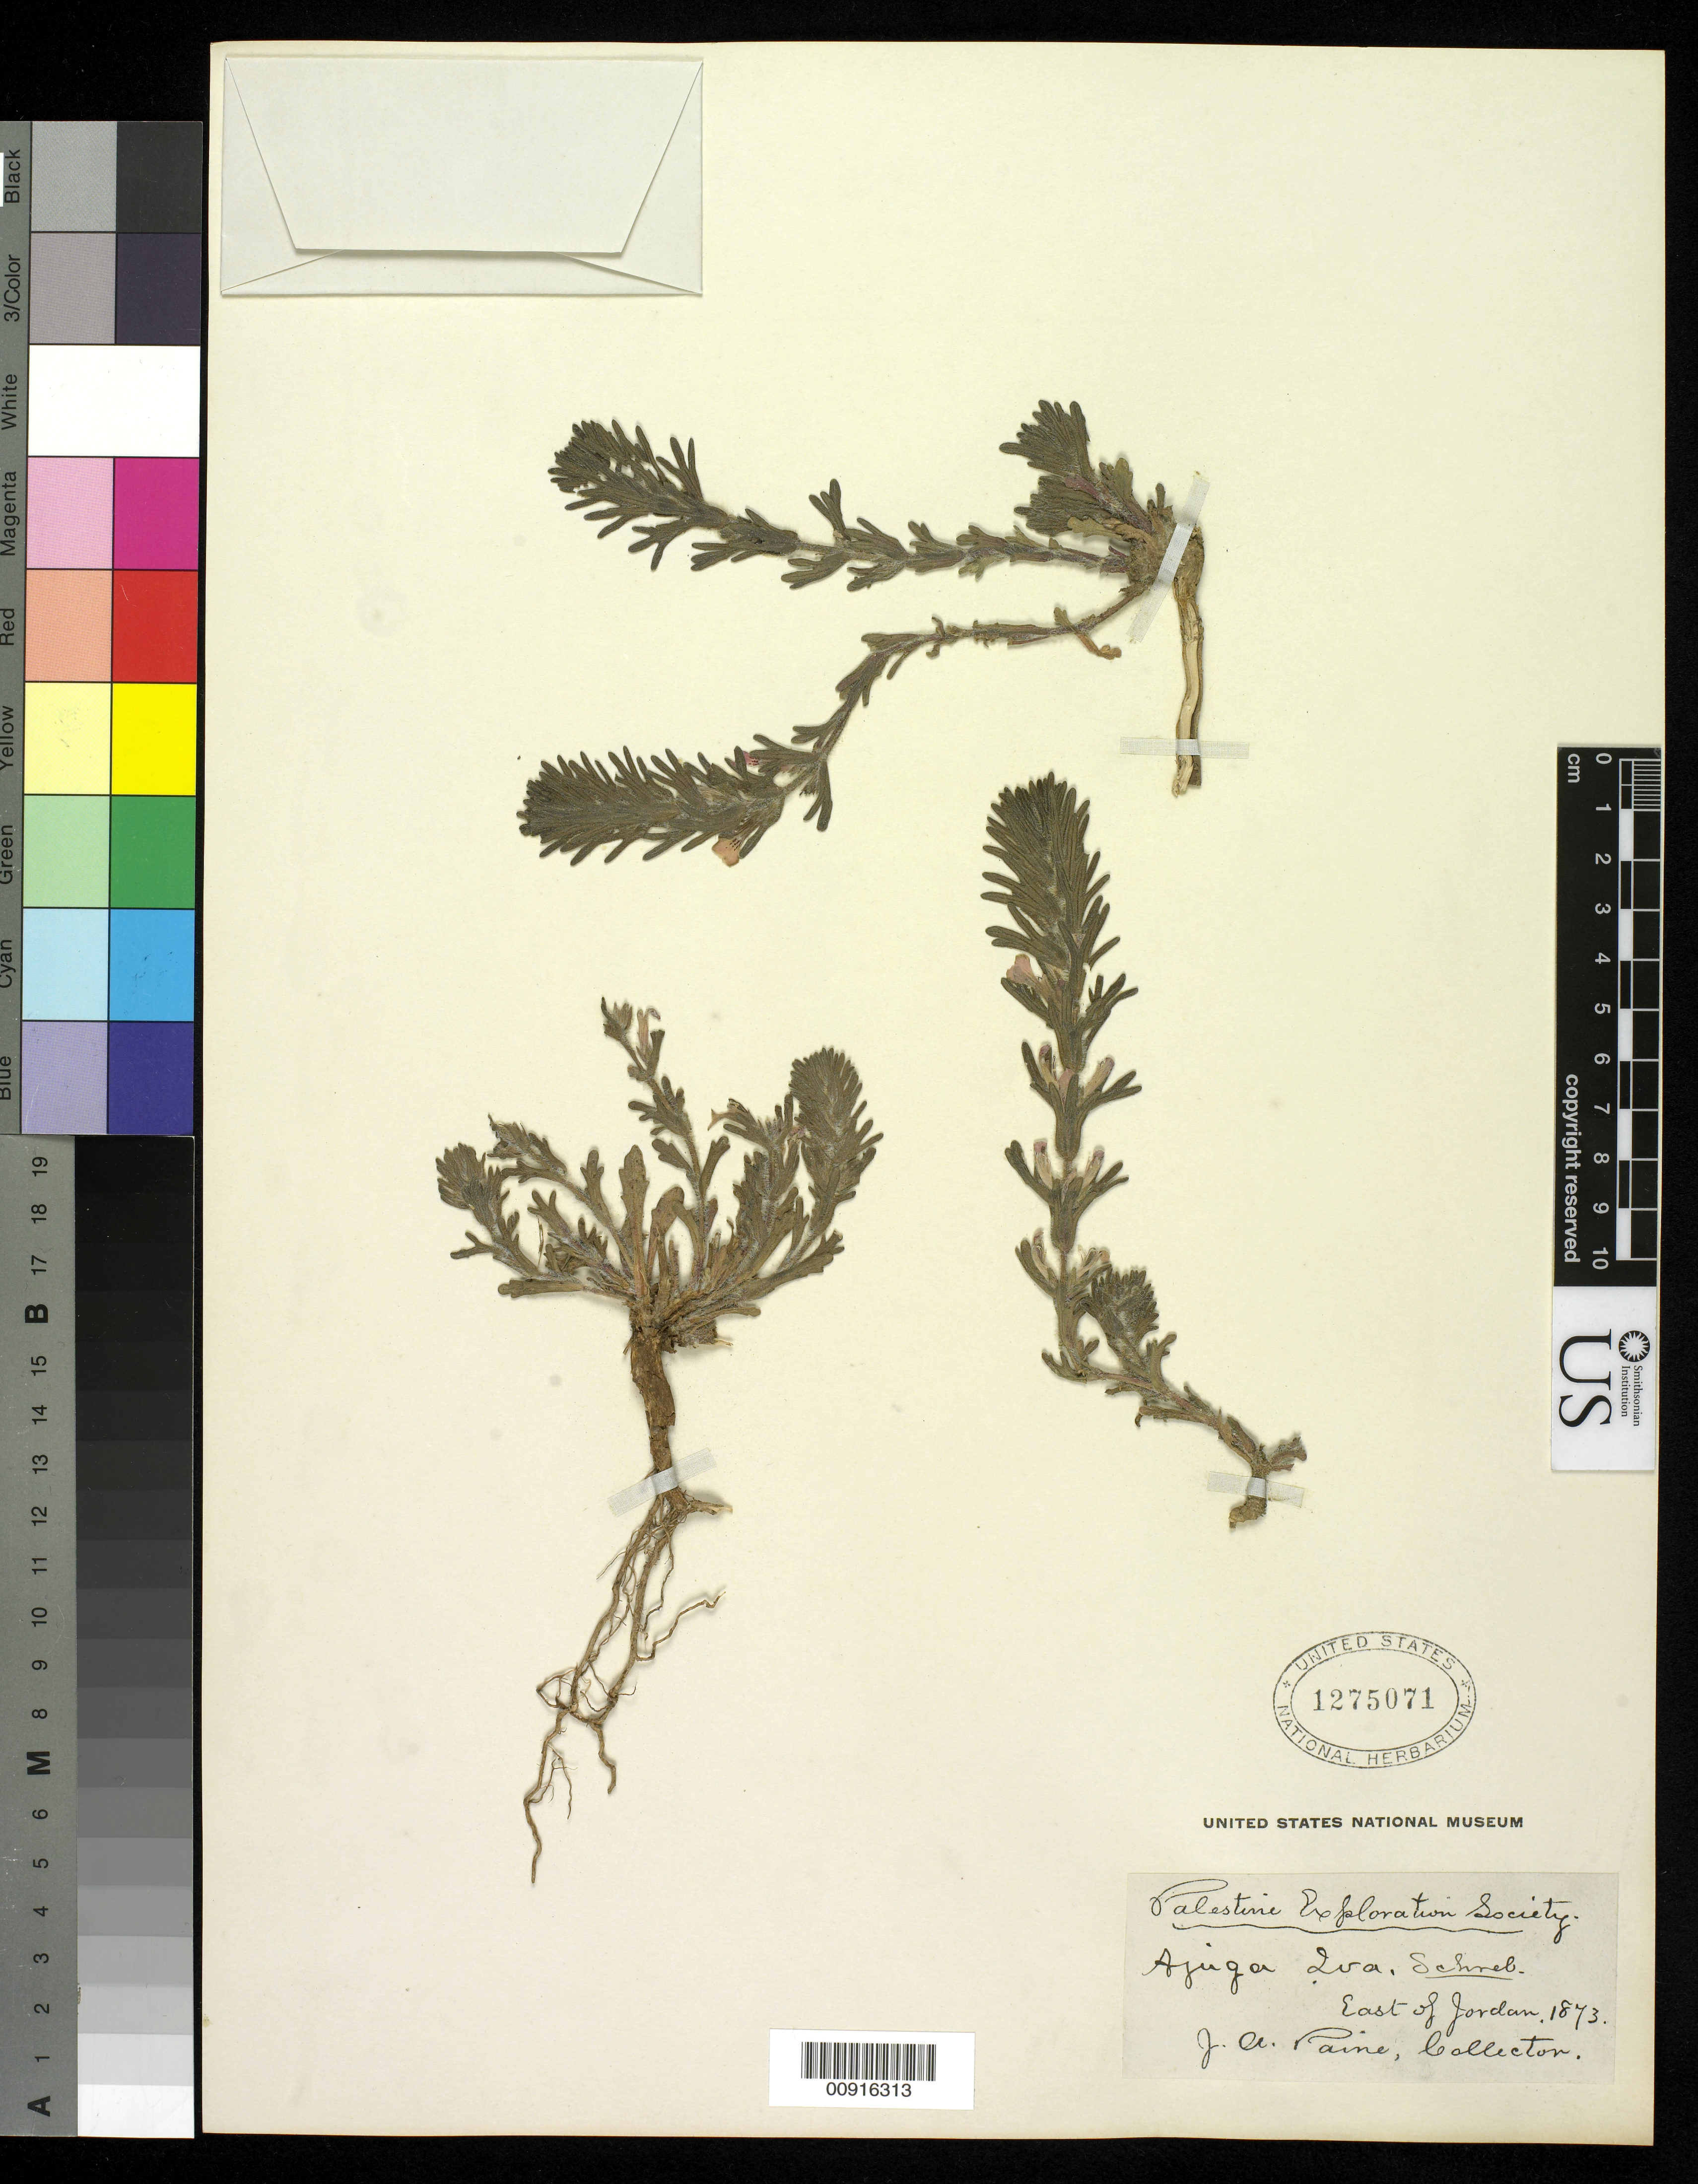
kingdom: Plantae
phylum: Tracheophyta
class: Magnoliopsida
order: Lamiales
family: Lamiaceae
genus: Ajuga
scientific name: Ajuga iva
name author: (L.) Schreb.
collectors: J. A. Paine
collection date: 1873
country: Jordan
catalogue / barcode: US 1275071